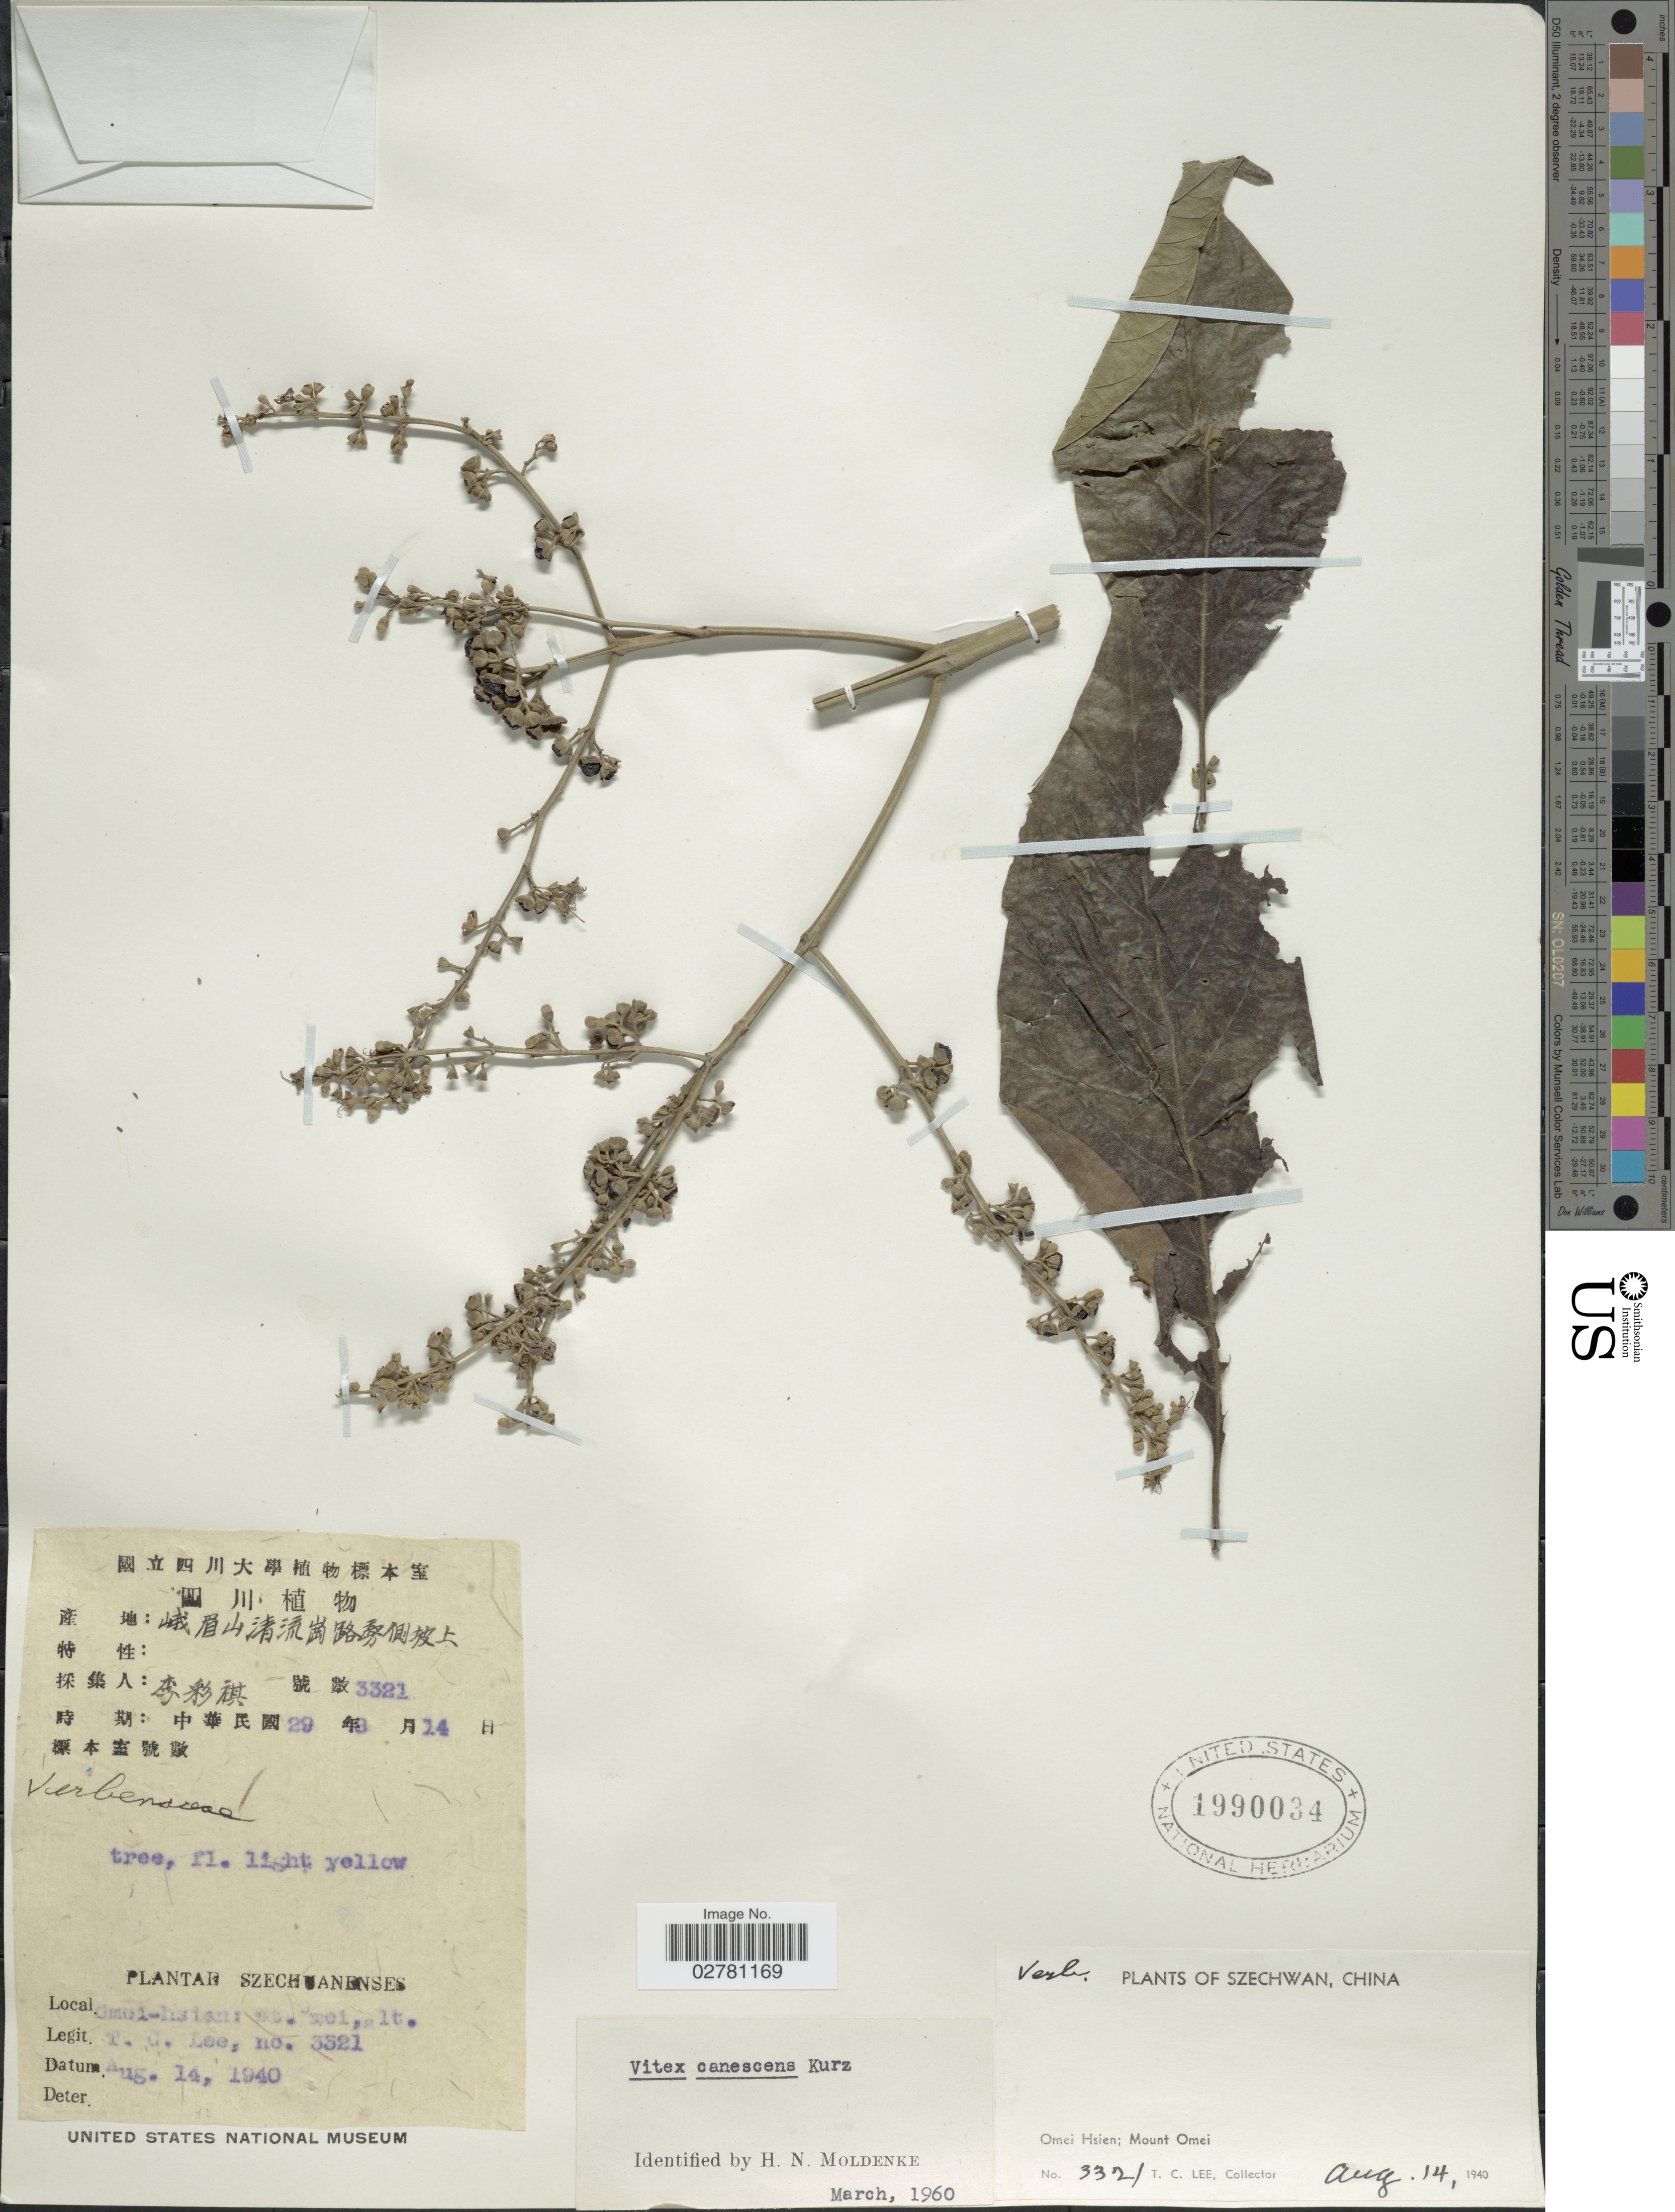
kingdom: Plantae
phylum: Tracheophyta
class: Magnoliopsida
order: Lamiales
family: Lamiaceae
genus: Vitex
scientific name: Vitex canescens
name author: Kurz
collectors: T. Lee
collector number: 332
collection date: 1940-08-14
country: China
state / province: Sichuan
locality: Szechwan. Omei Hsien; Mount Omei.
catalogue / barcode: US 1990034